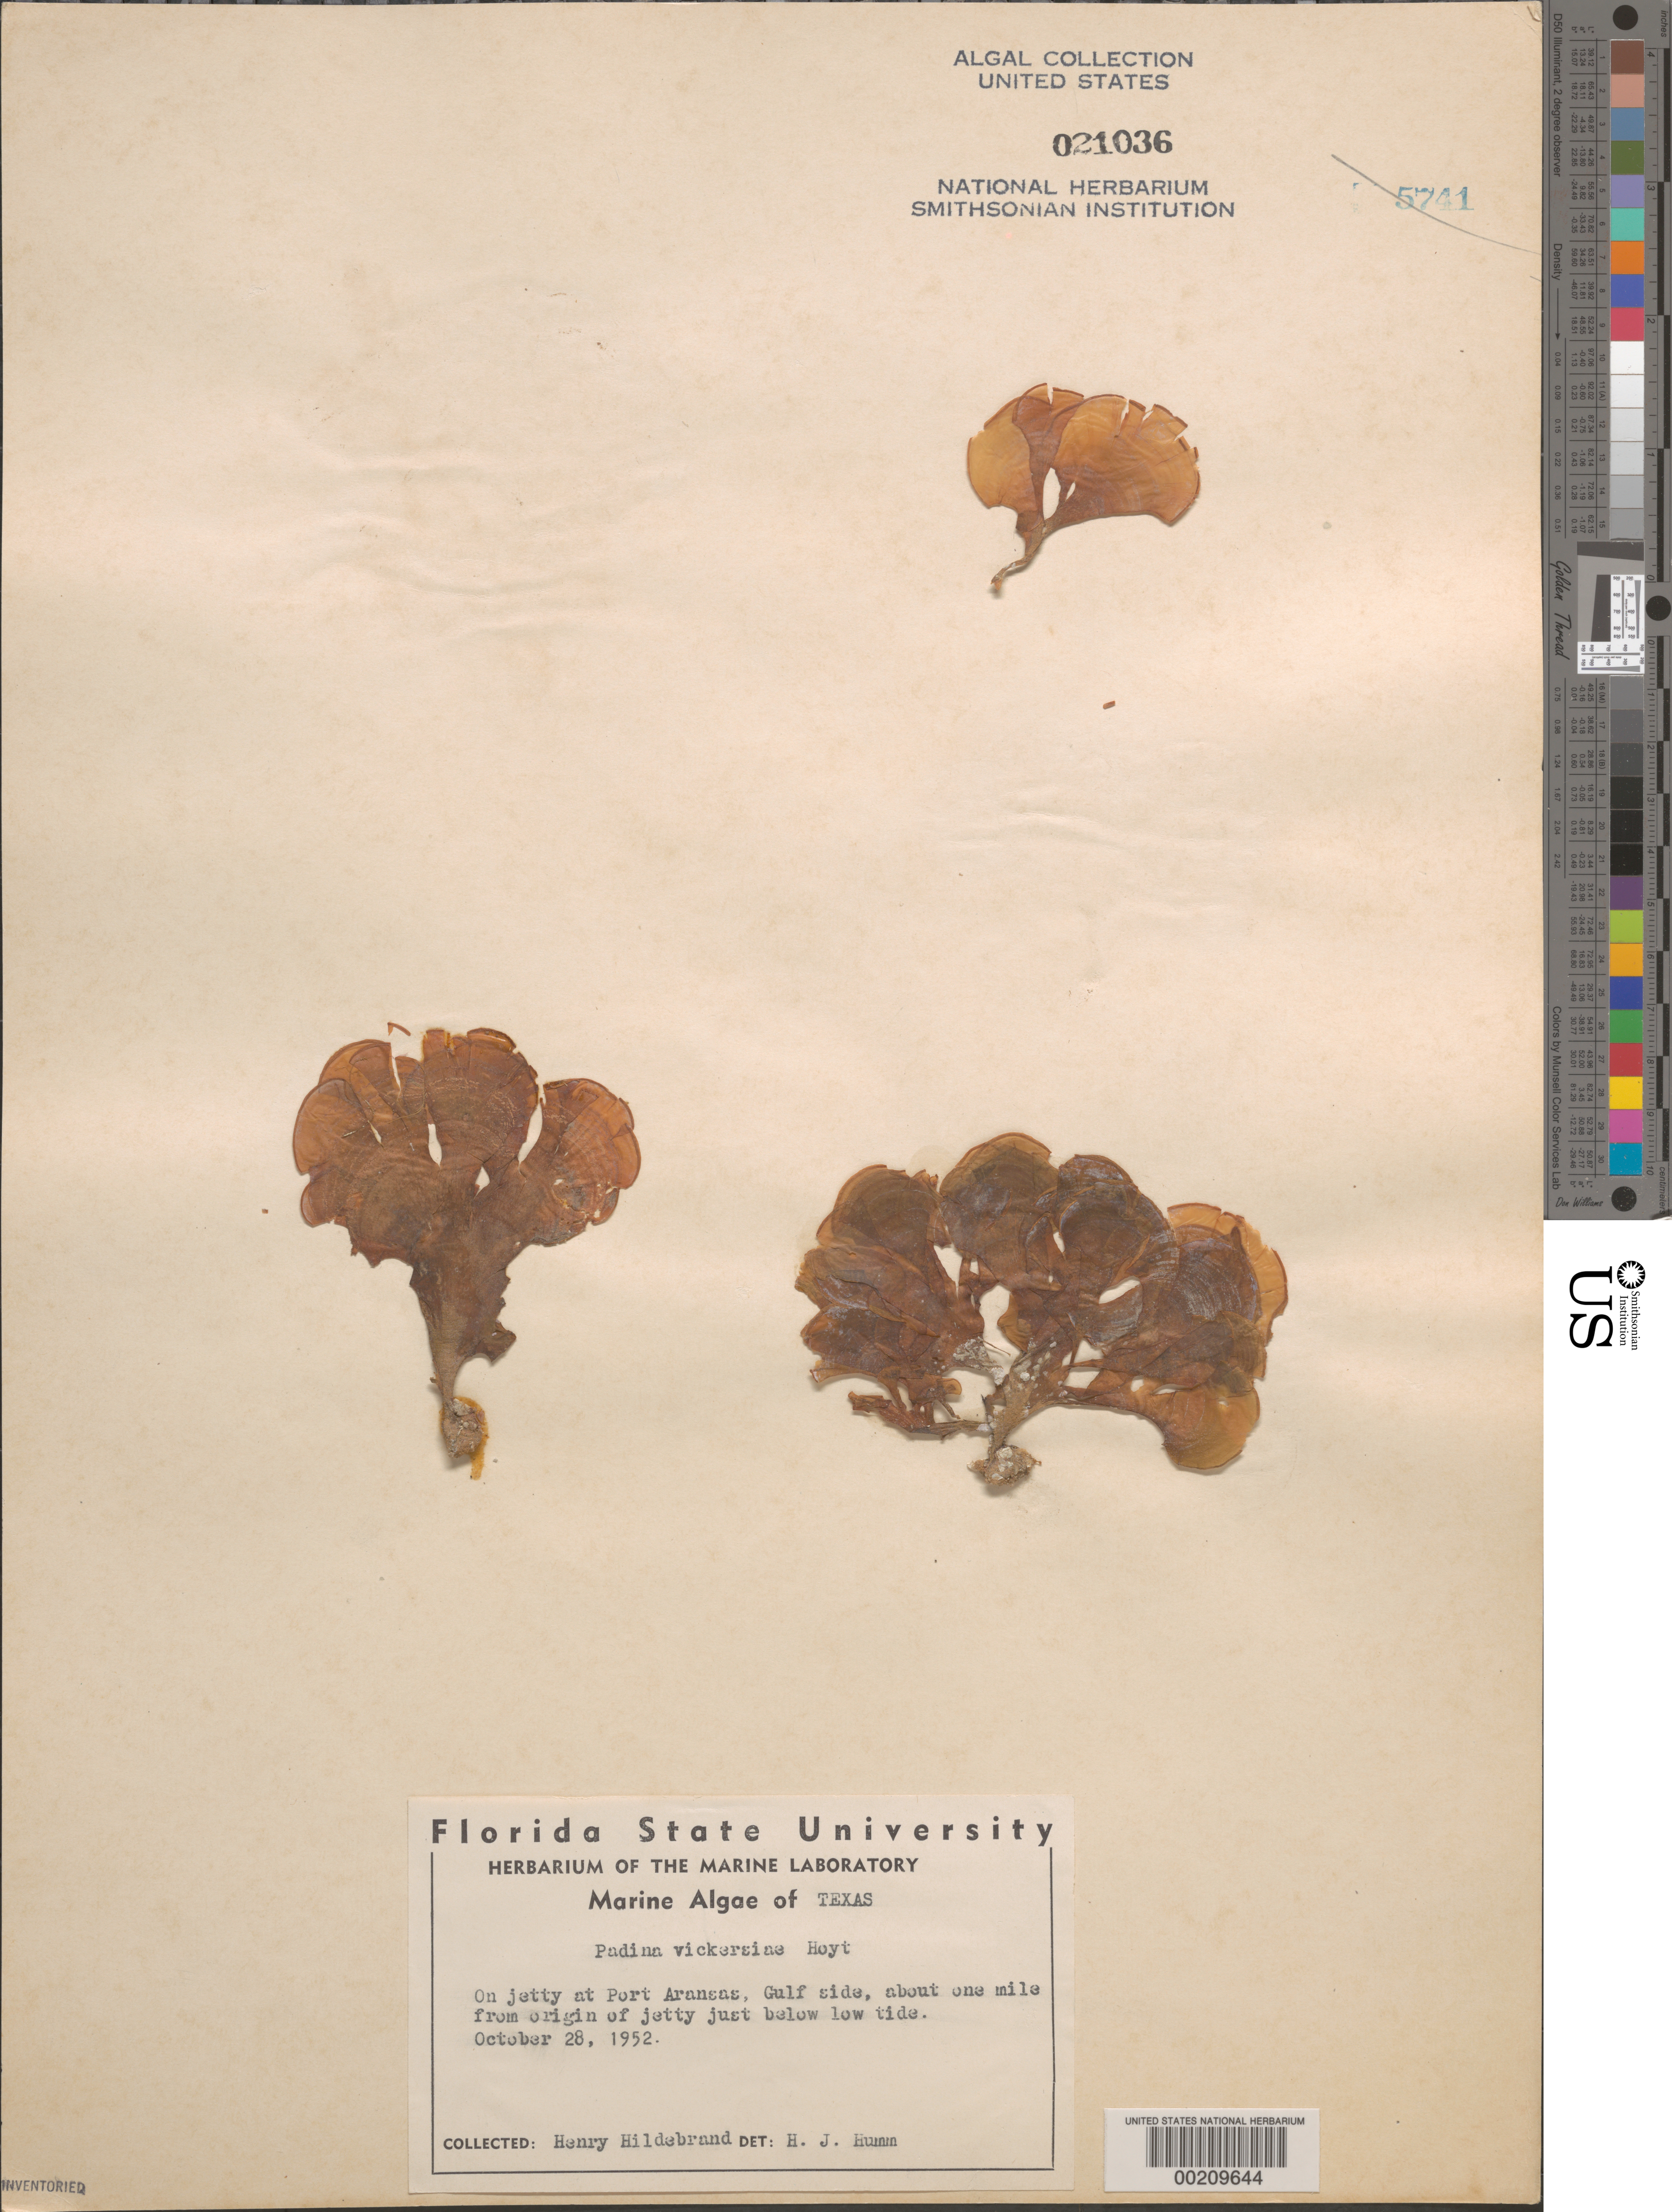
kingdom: Chromista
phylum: Ochrophyta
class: Phaeophyceae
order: Dictyotales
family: Dictyotaceae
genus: Padina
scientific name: Padina gymnospora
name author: (Kütz.) O.G. Sond.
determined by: Algae name updating Project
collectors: H. Hildebrand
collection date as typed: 28 Oct 1952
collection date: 1952-10-28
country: United States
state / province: Texas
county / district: Nueces County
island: Mustang Island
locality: Port Aransas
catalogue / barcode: US 21036